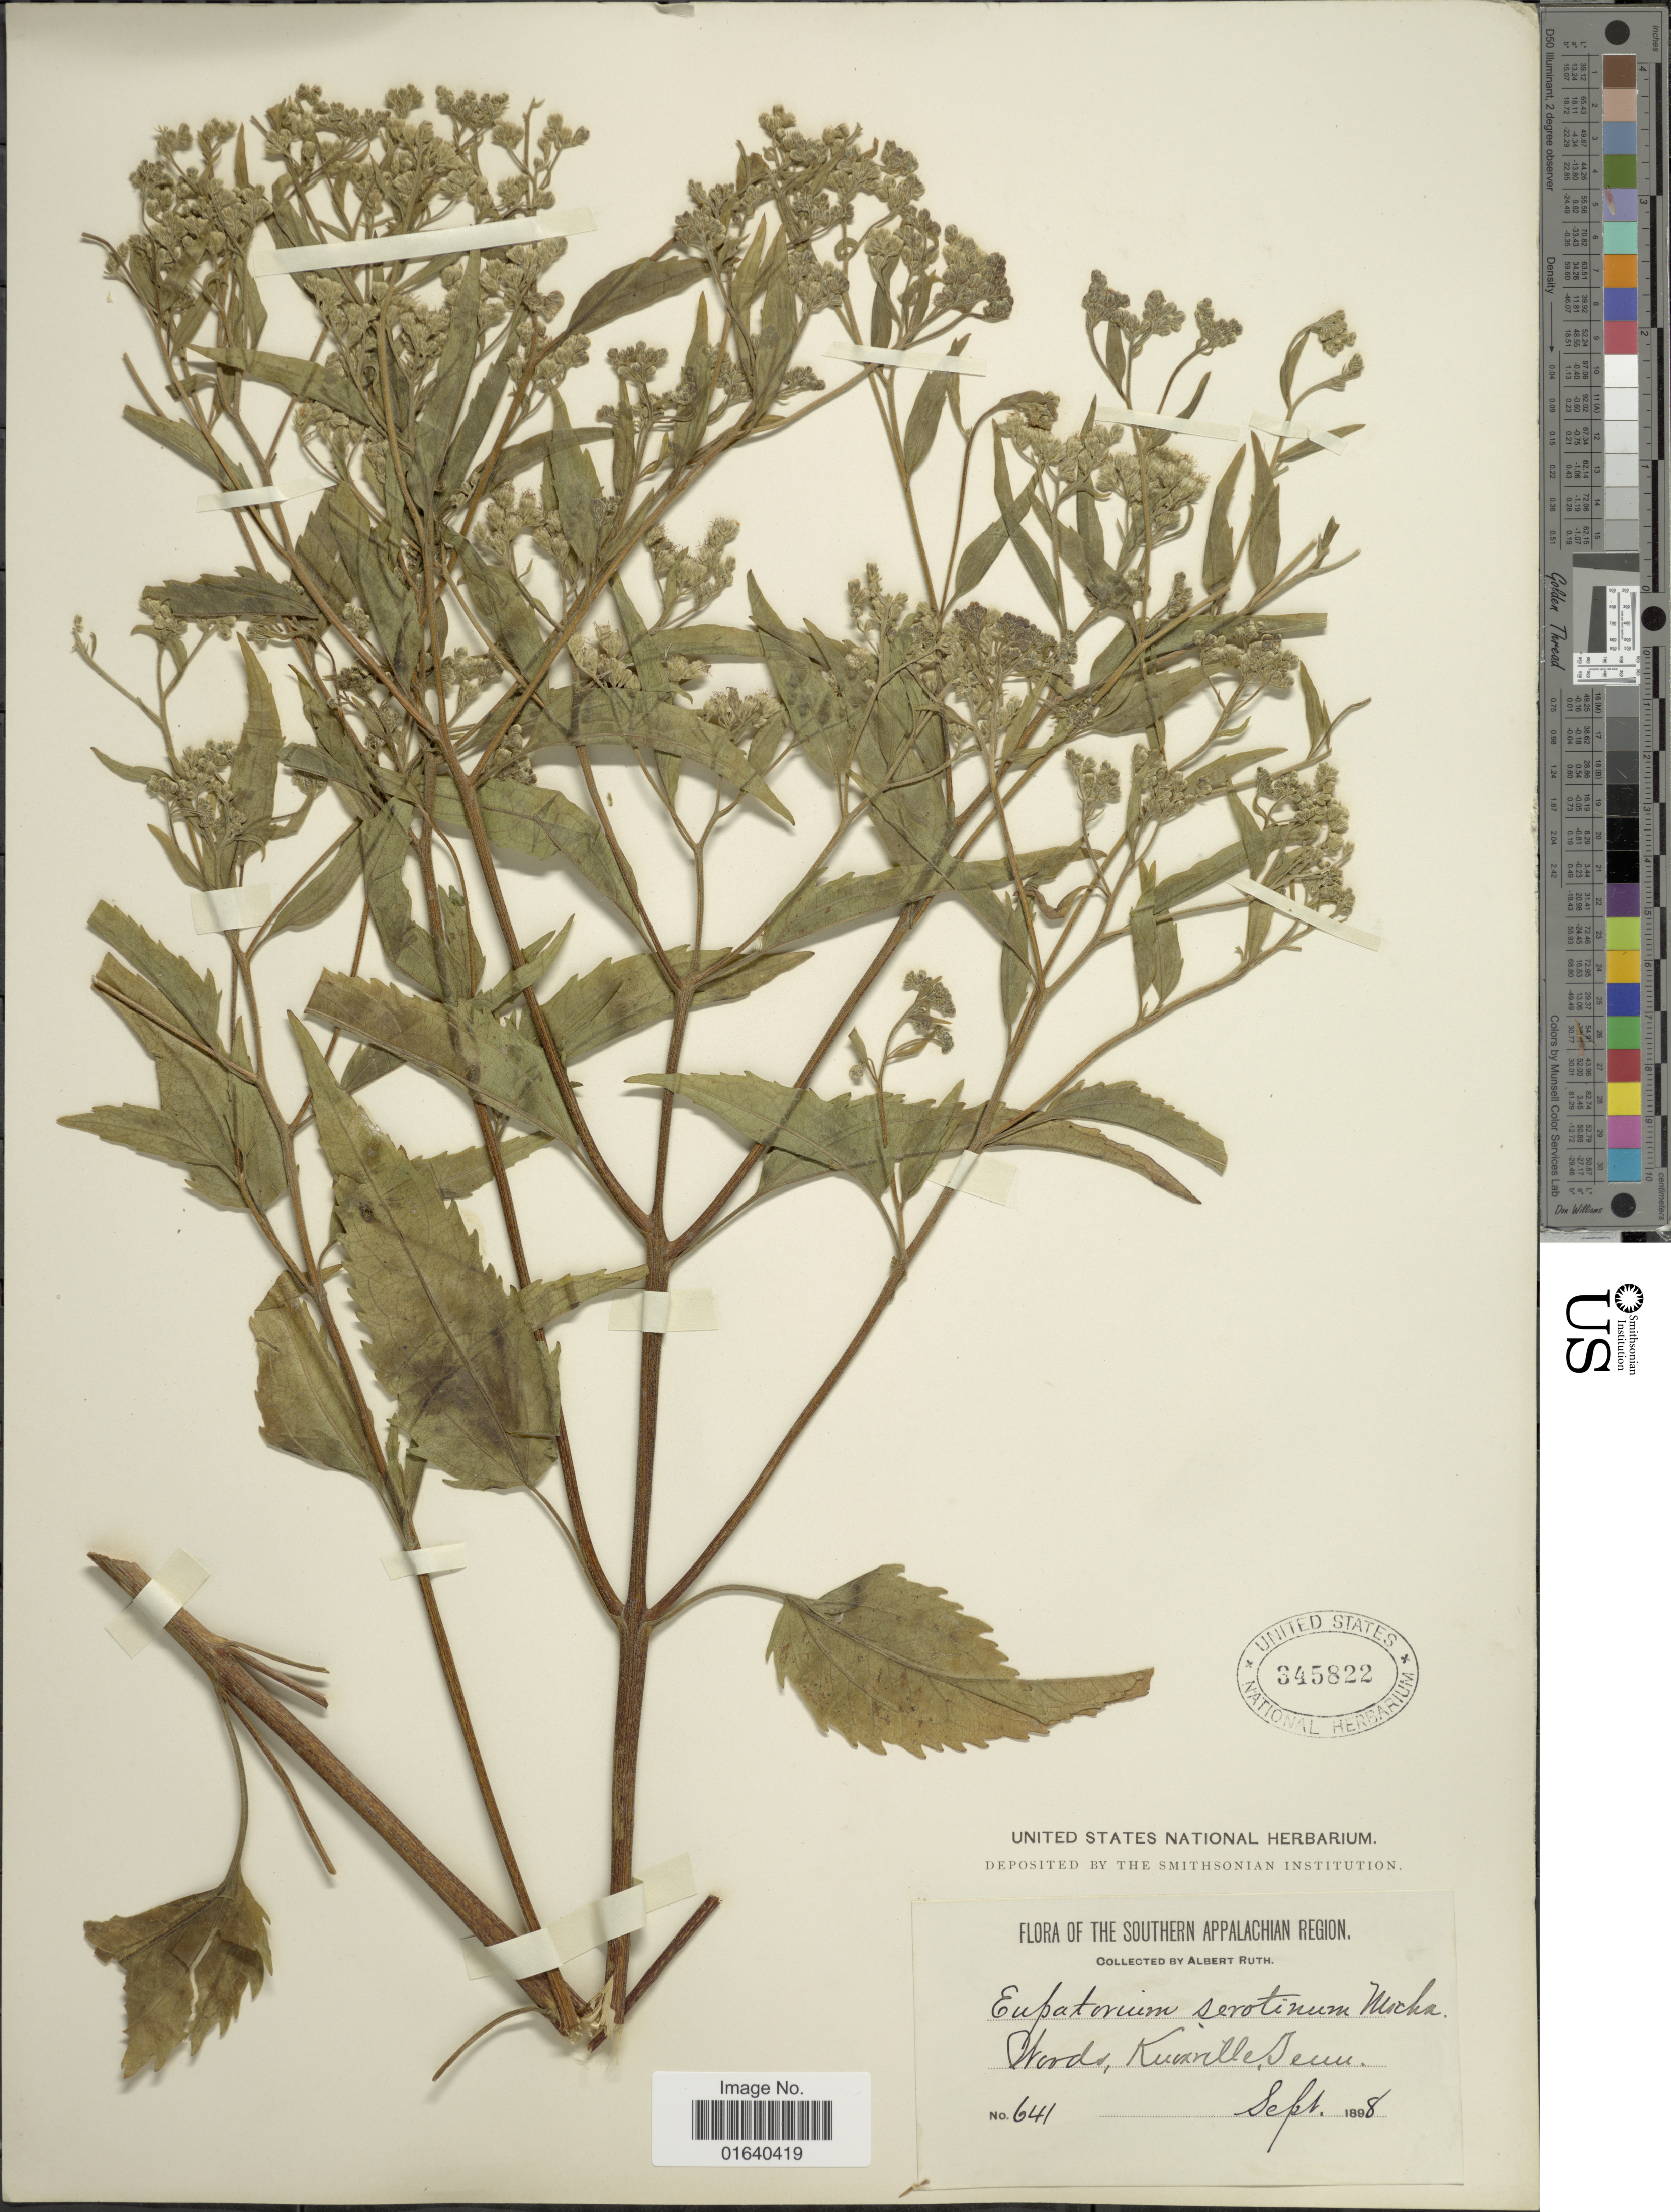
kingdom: Plantae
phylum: Tracheophyta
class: Magnoliopsida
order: Asterales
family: Asteraceae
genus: Eupatorium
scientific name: Eupatorium serotinum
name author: Michx.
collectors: A. Ruth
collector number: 641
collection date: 1898-09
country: United States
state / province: Tennessee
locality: Woods, Knoxville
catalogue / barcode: US 345822